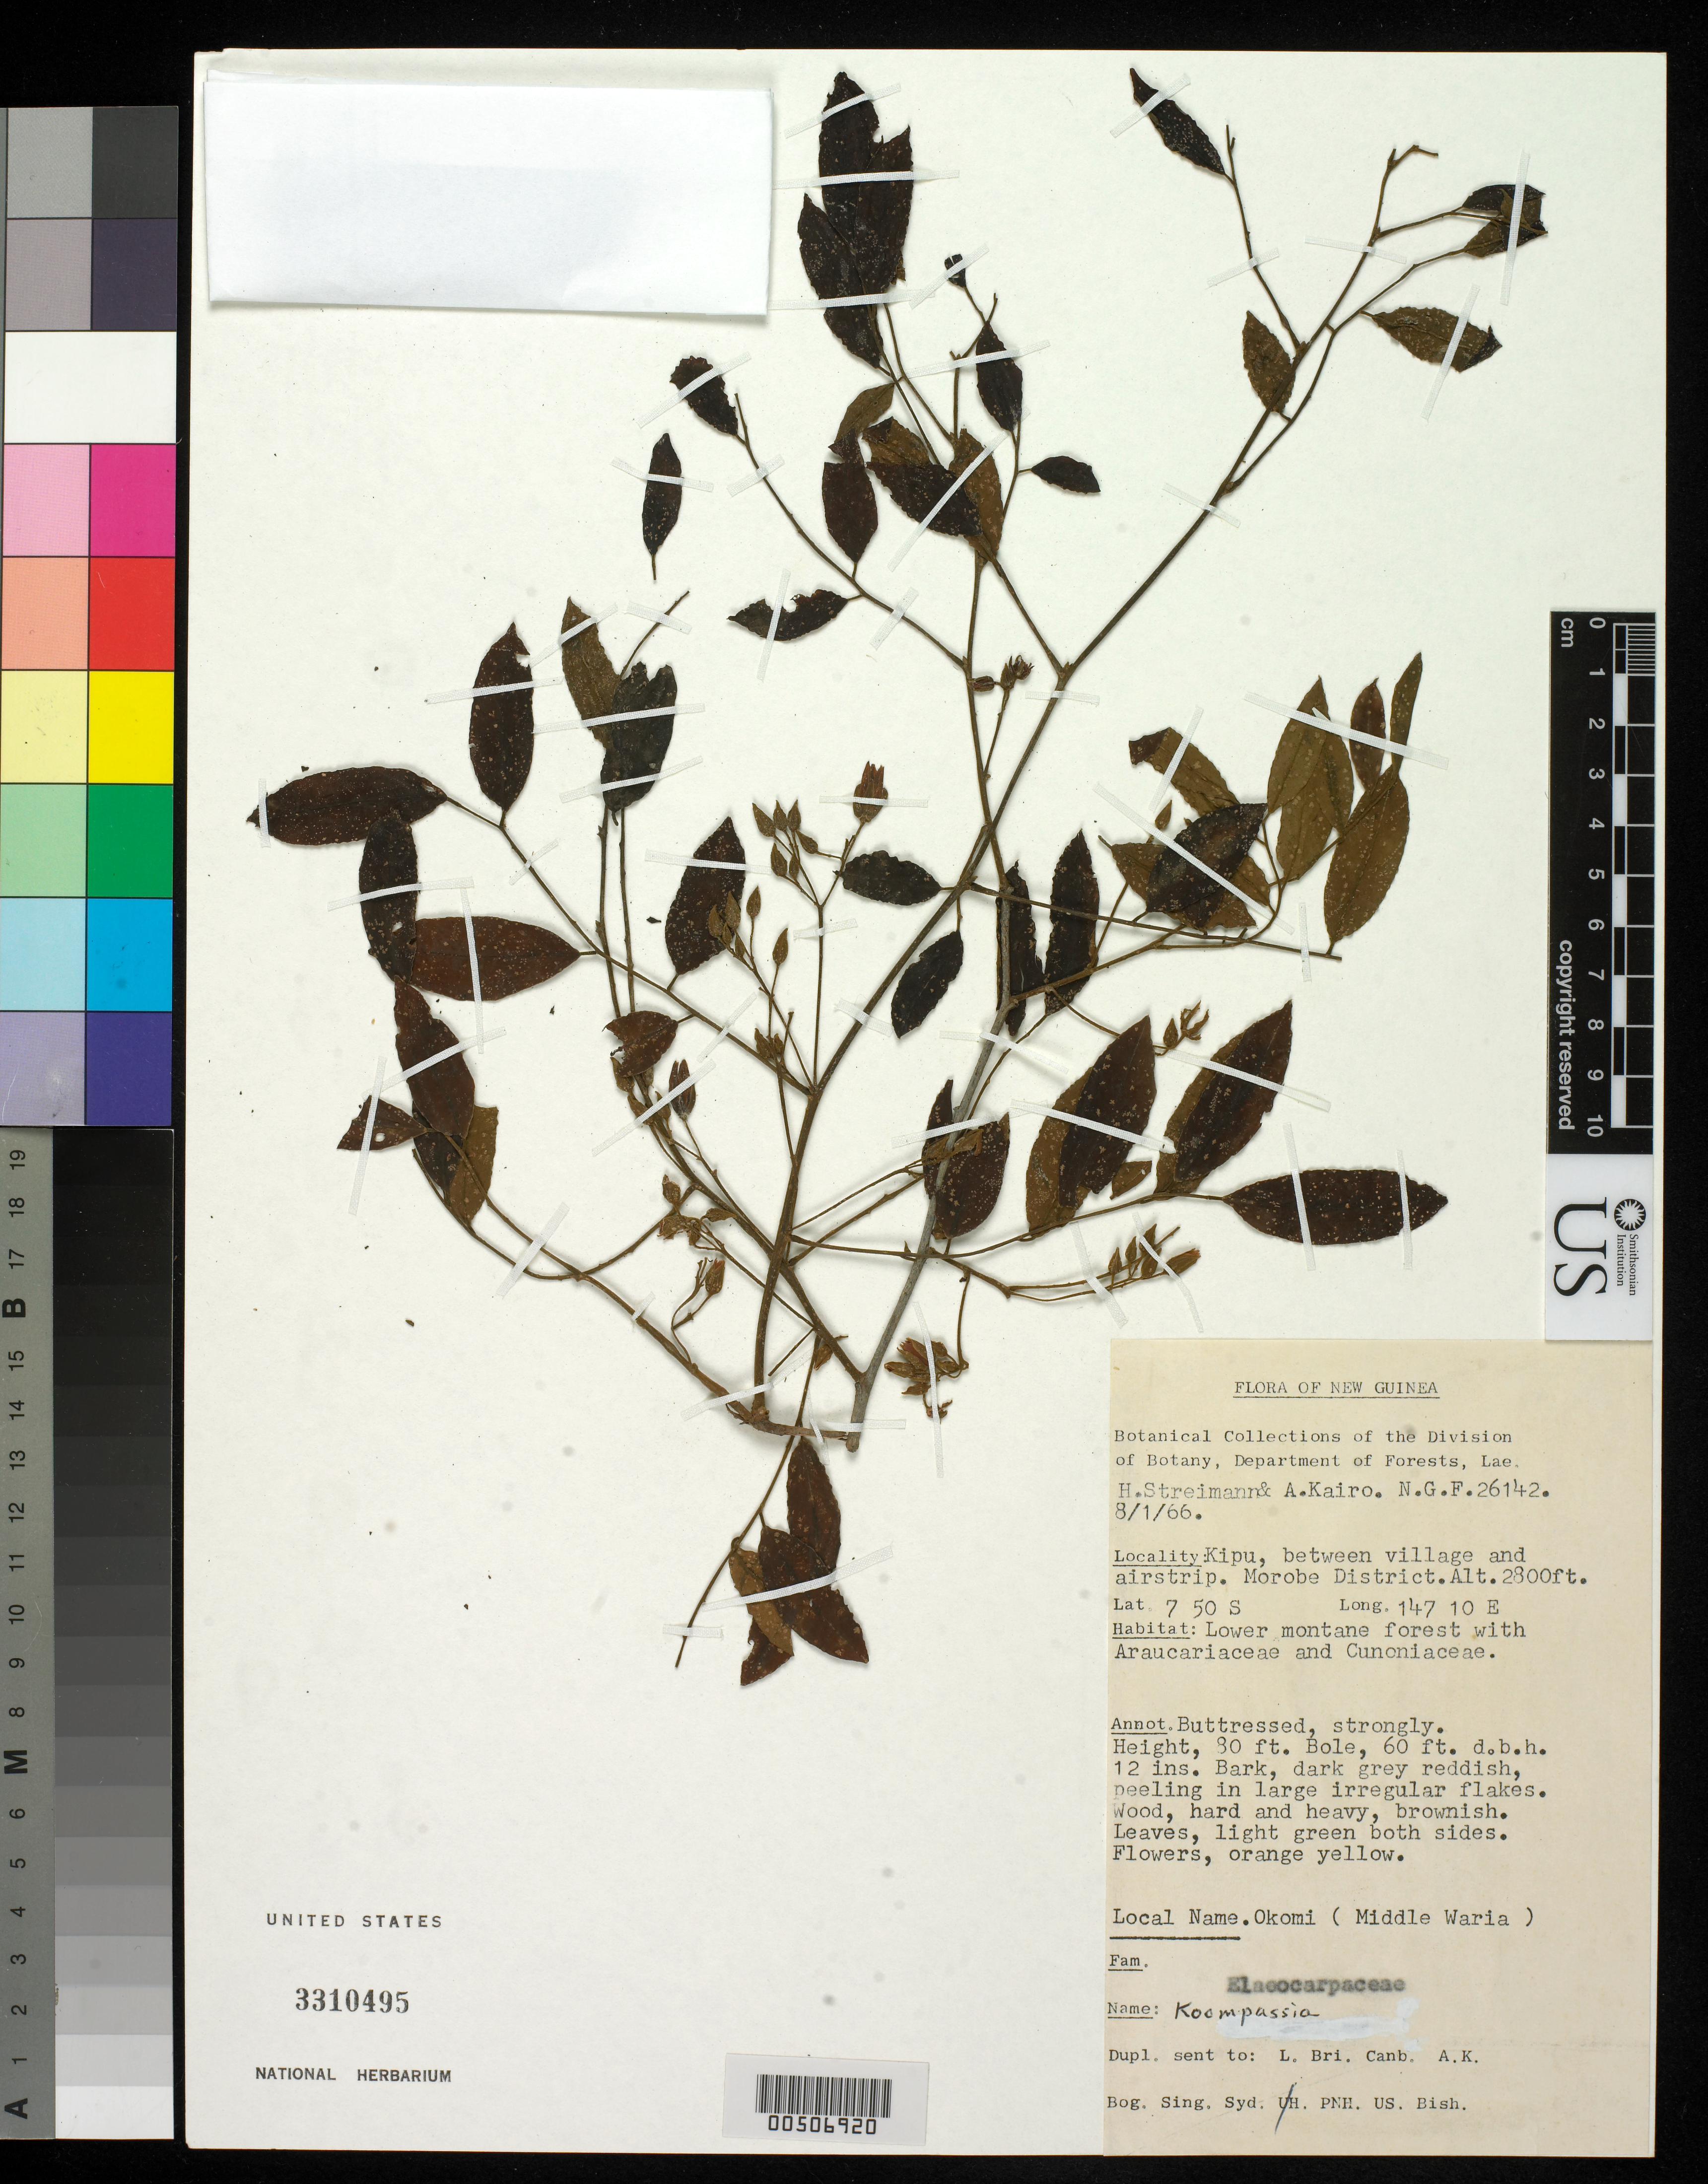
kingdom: Plantae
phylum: Tracheophyta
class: Magnoliopsida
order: Fabales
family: Fabaceae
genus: Koompassia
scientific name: Koompassia grandiflora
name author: Kosterm.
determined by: Falcão, Marcus J.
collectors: H. Streimann & A. Kairo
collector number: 26142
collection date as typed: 08 Jan 1966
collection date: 1966-01-08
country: Papua New Guinea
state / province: Morobe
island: New Guinea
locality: Morobe, kipu, between village and airstrip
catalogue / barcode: US 3310495